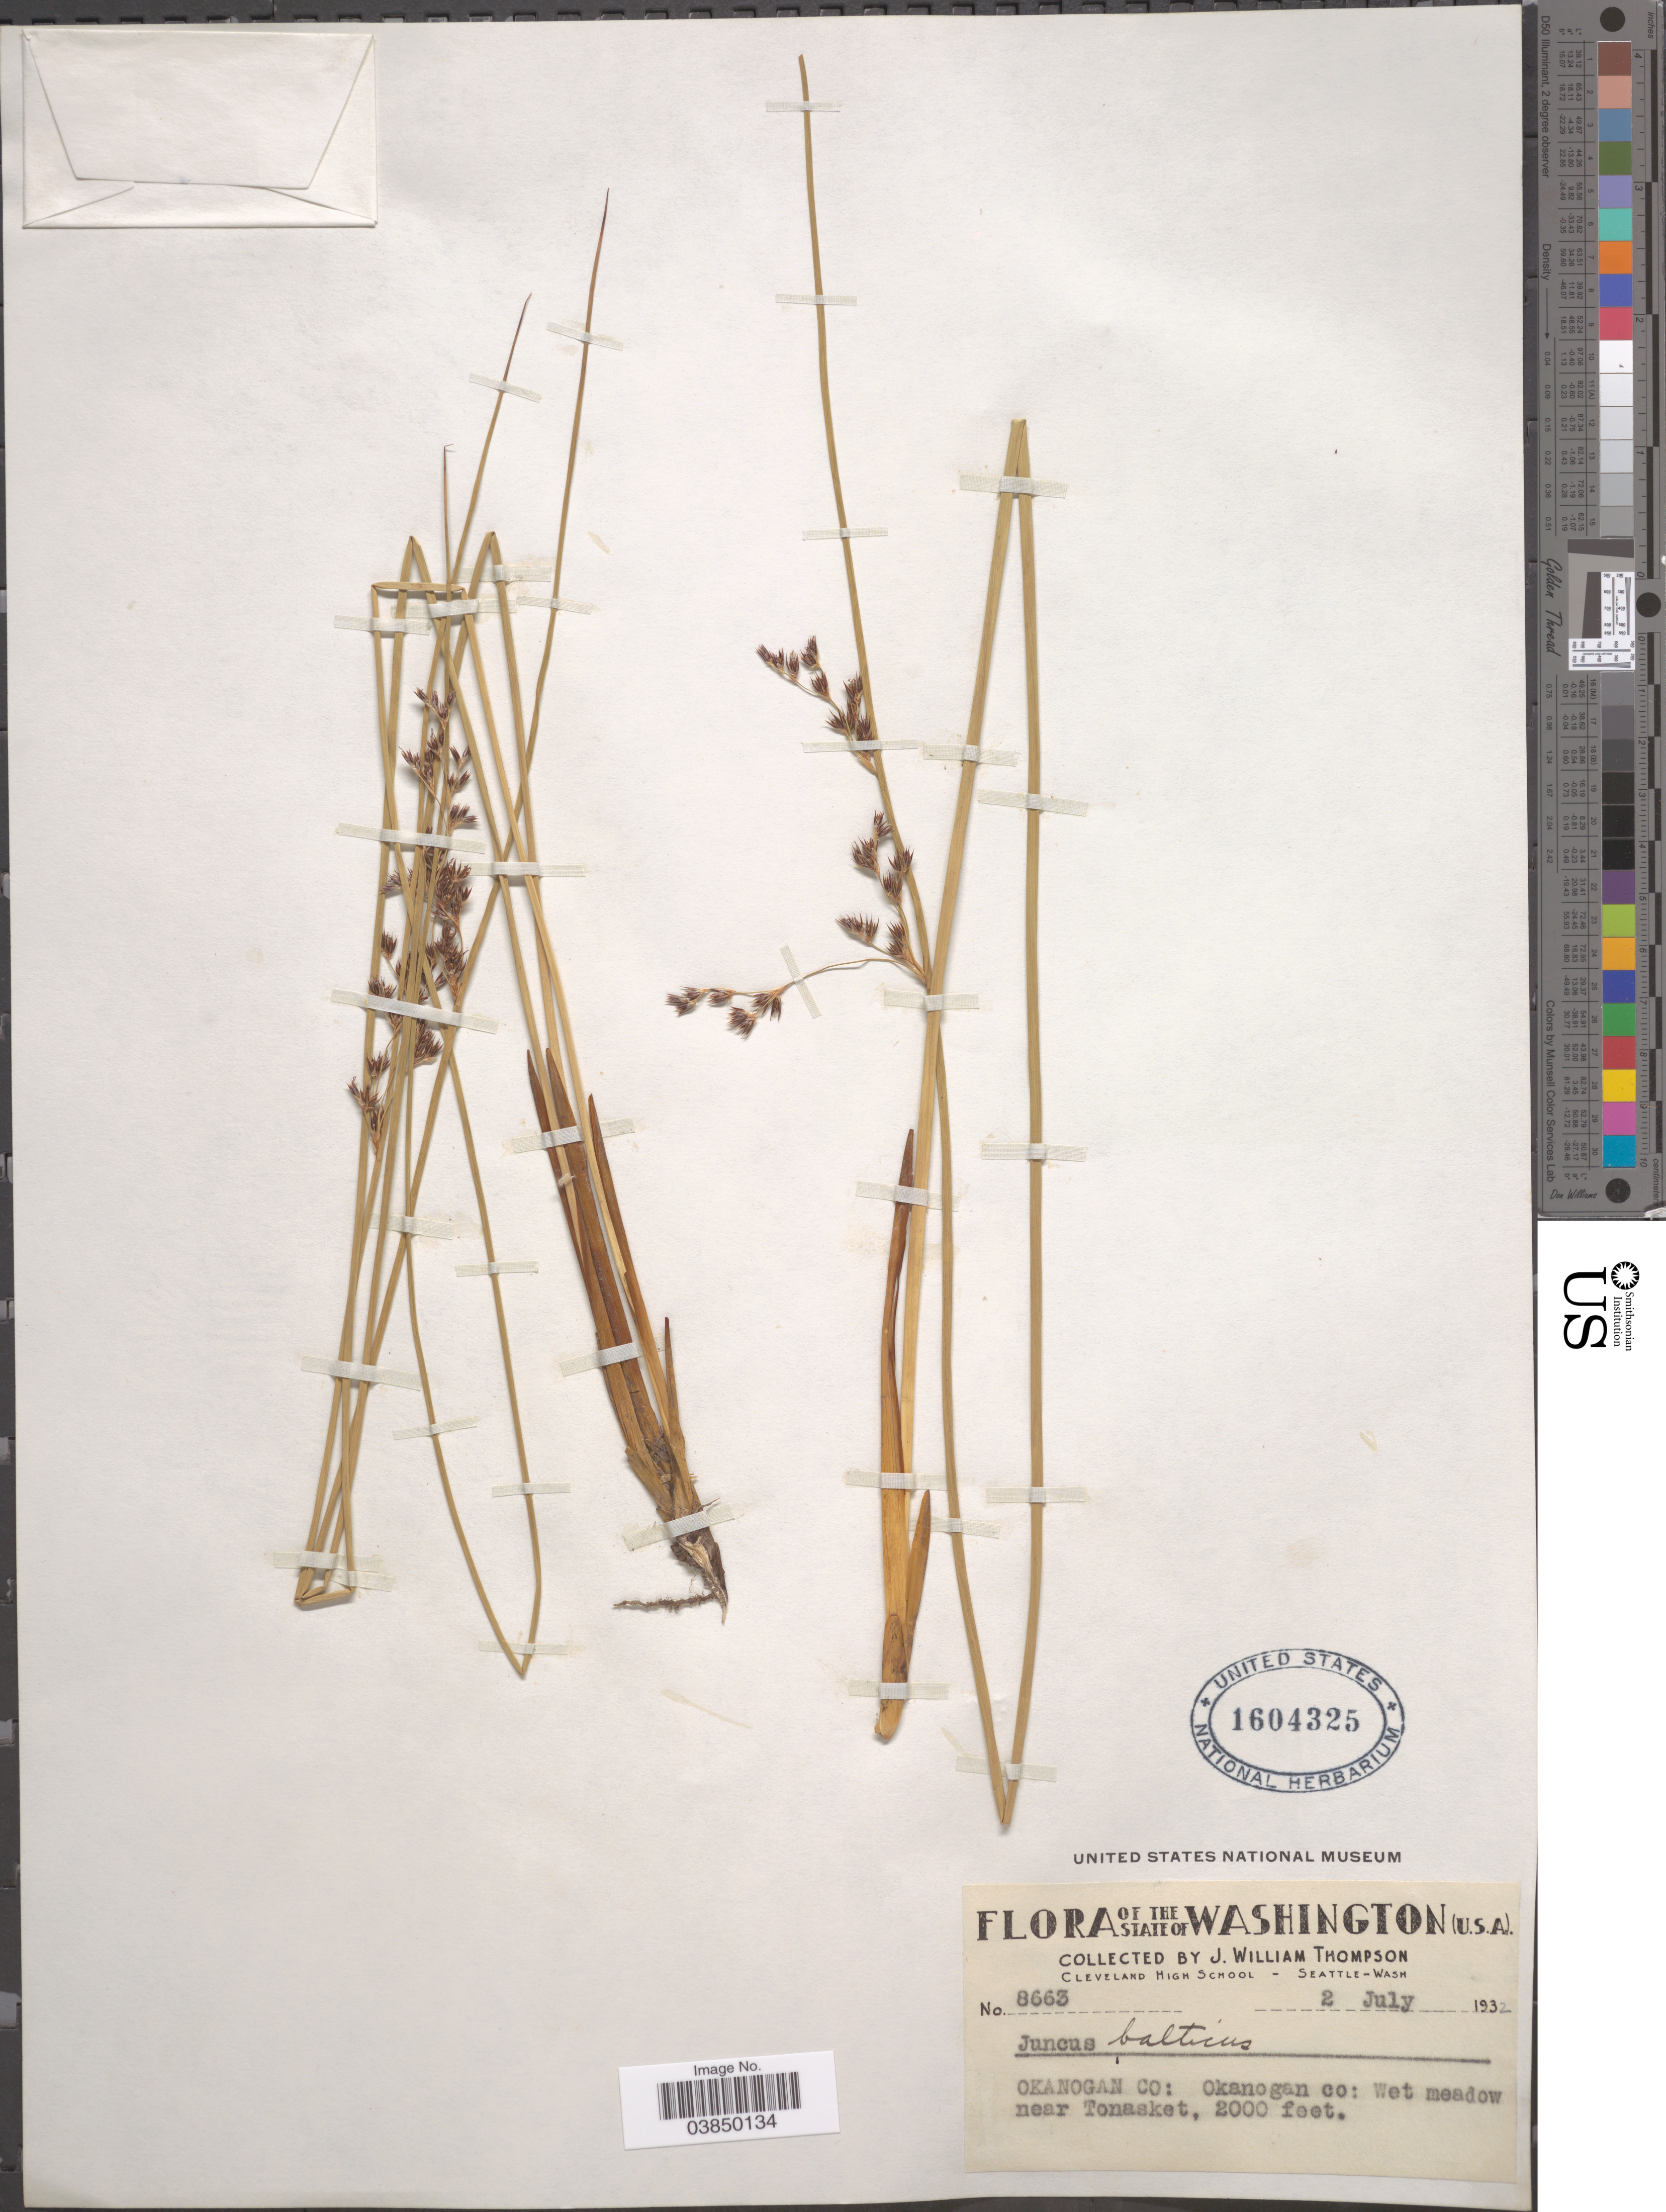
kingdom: Plantae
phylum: Tracheophyta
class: Liliopsida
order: Poales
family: Juncaceae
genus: Juncus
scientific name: Juncus balticus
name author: Willd.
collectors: J. W. Thompson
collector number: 8663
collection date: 1932-07-02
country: United States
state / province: Washington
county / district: Okanogan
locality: Okanogan Co: Okanogan co: Wet meadow near Tonasket.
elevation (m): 610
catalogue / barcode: US 1604325